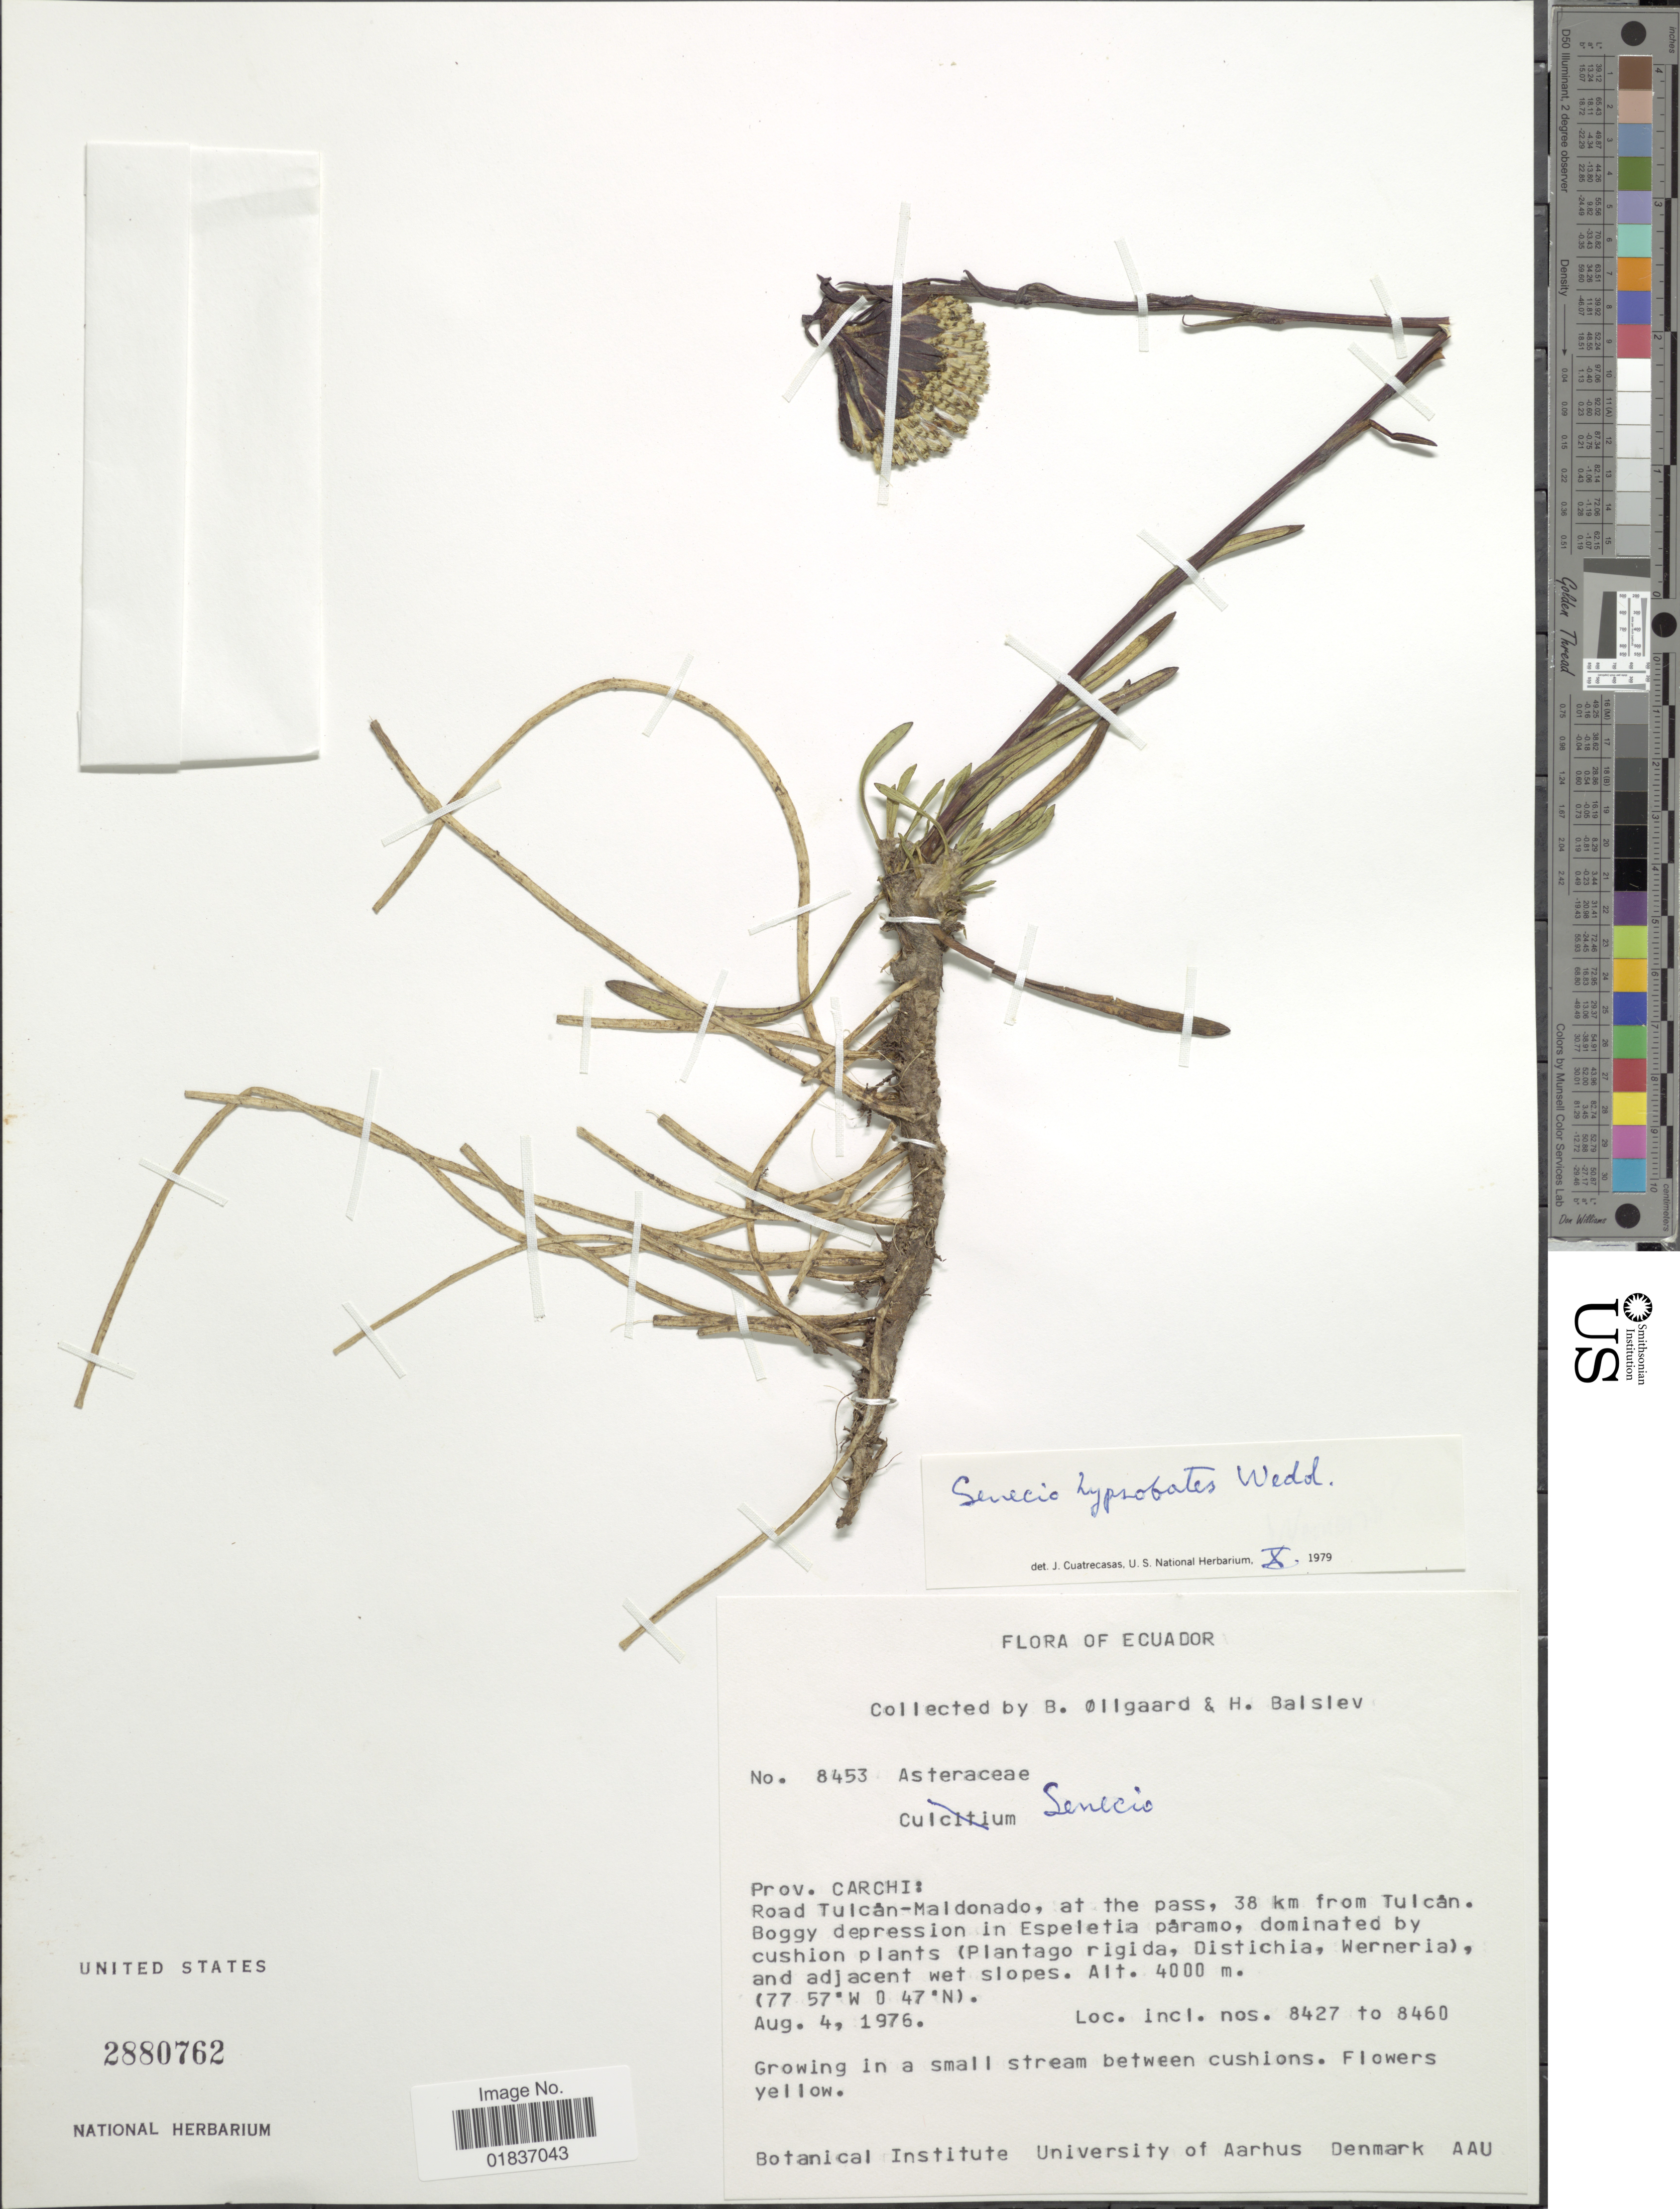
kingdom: Plantae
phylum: Tracheophyta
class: Magnoliopsida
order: Asterales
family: Asteraceae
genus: Senecio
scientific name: Senecio hypsobates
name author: Wedd.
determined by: Salomon, Luciana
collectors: B. Øllgaard & H. Balslev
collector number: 8453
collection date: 1976-08-04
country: Ecuador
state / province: Carchi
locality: Prov. Carchi: Road Tulcan-Maldonado, at the pass, 38 km from Tulcan.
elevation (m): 4000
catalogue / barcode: US 2880762